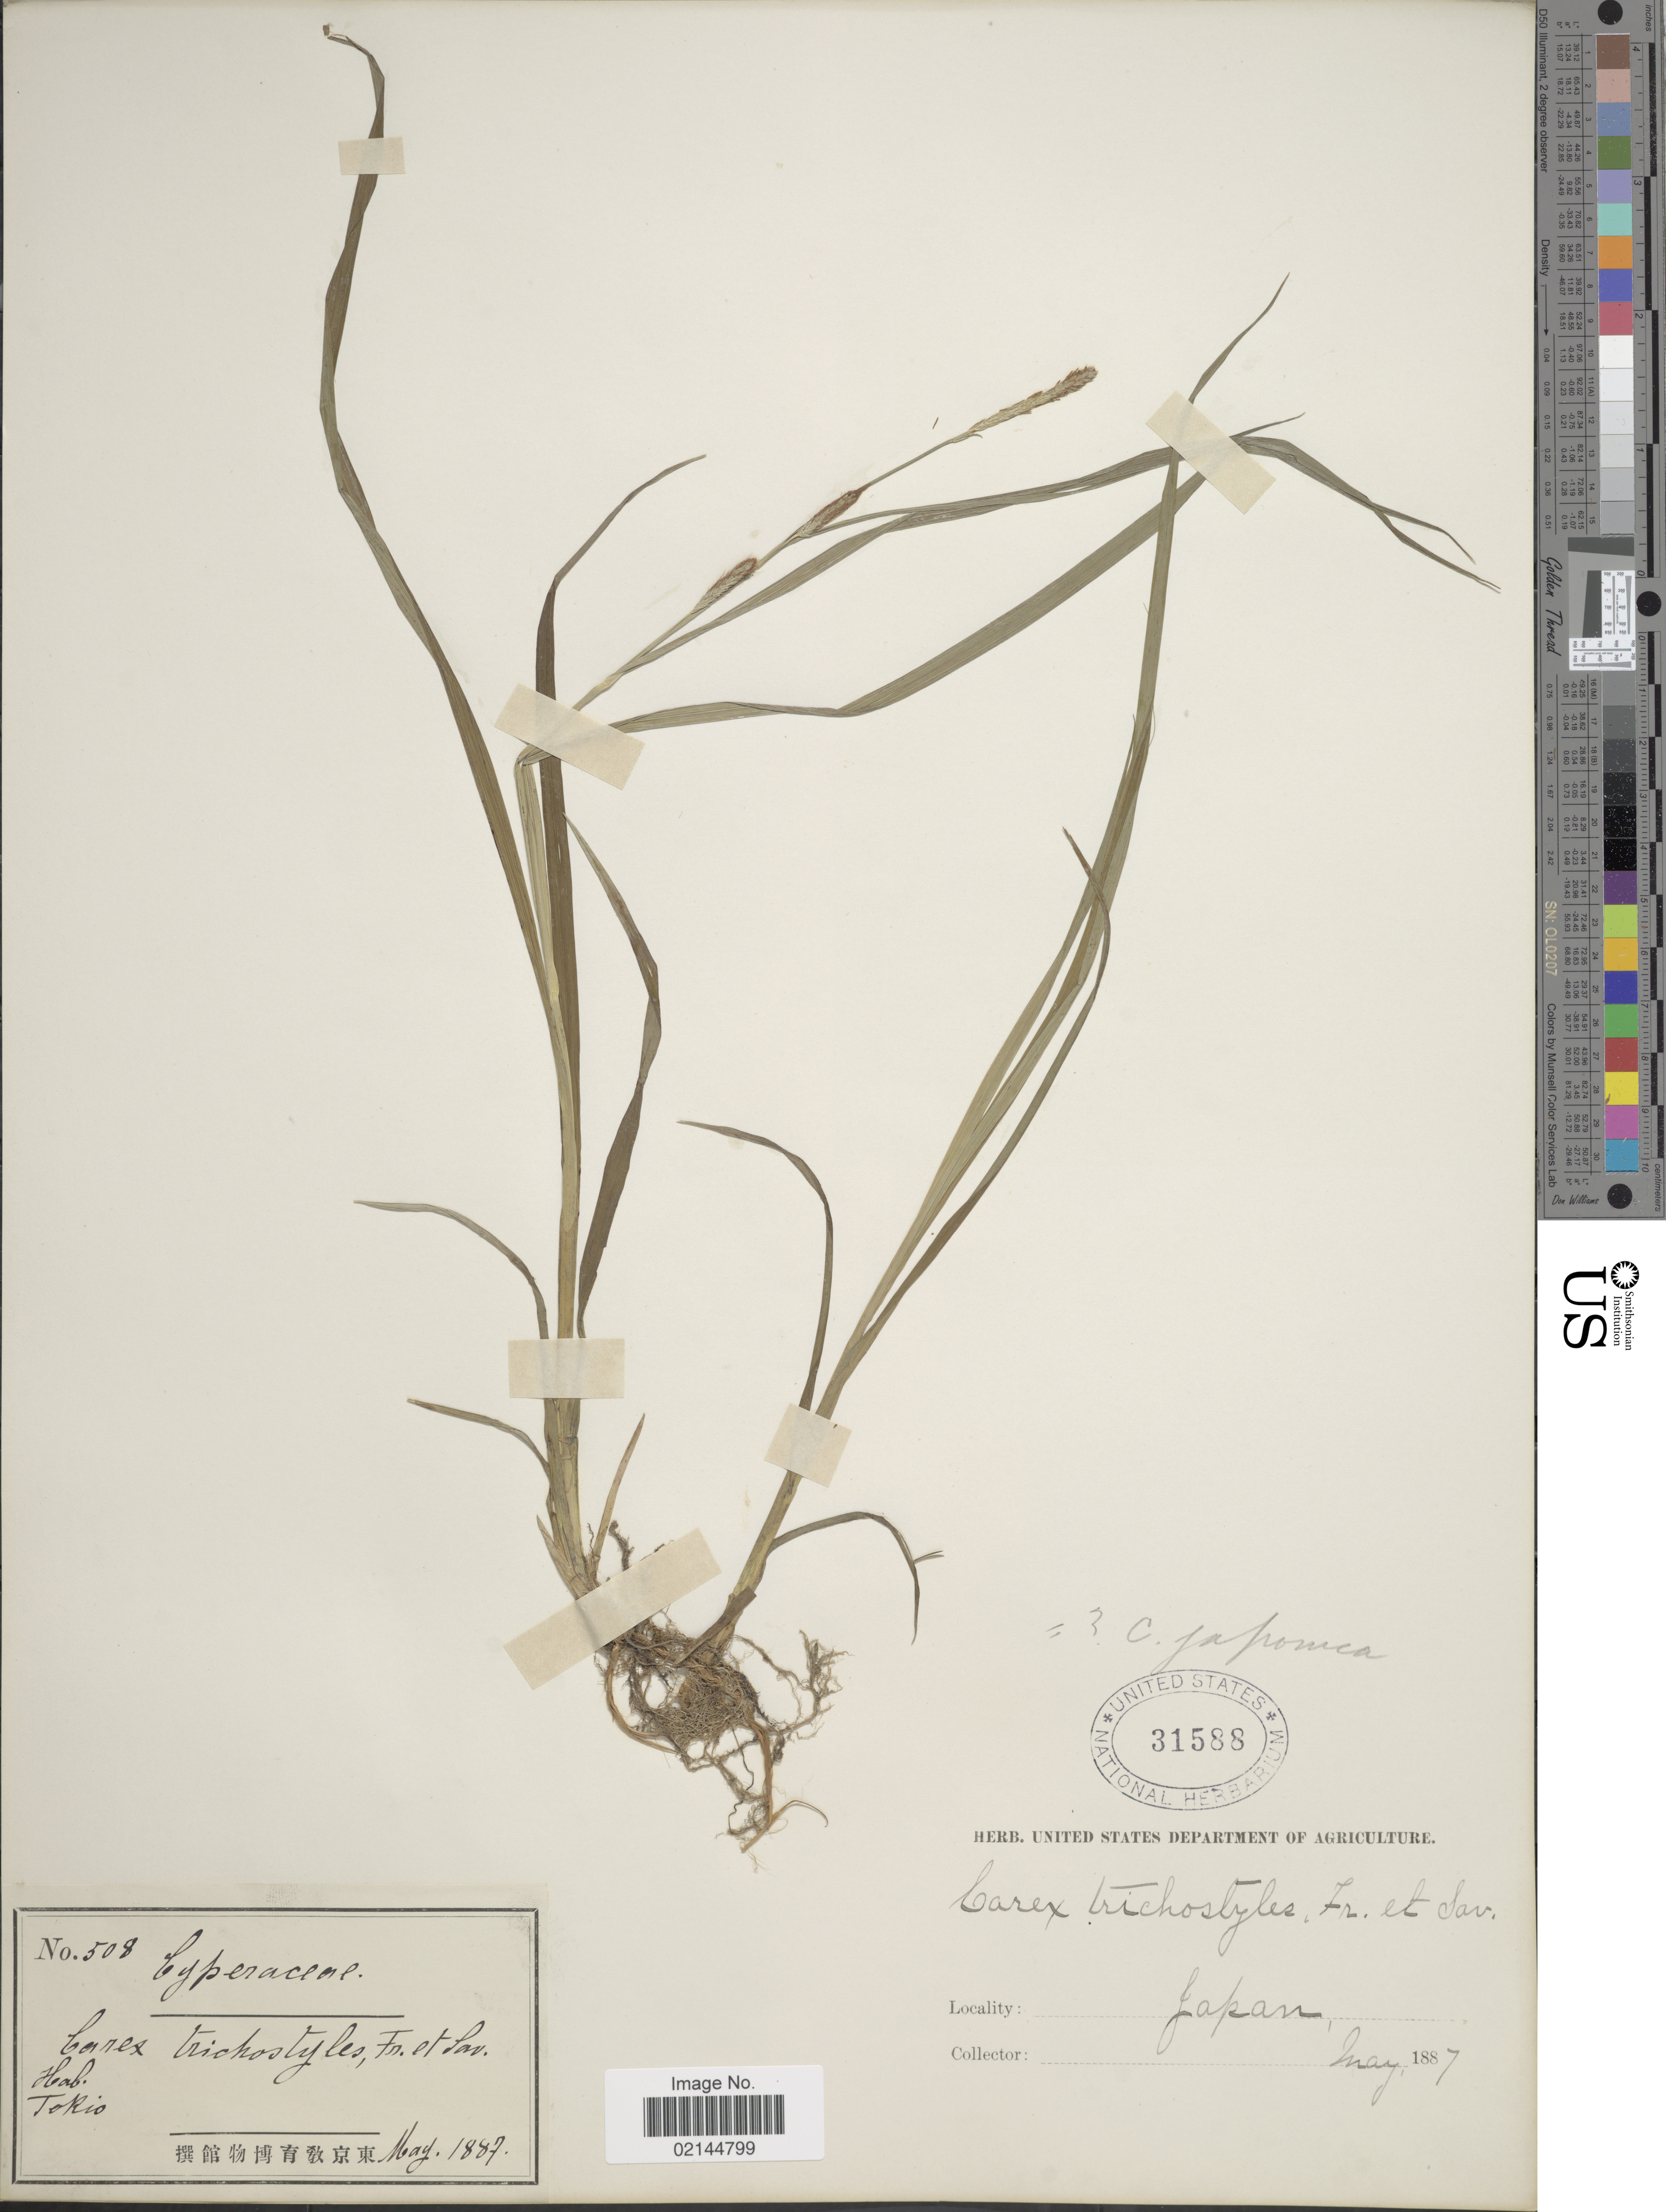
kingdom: Plantae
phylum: Tracheophyta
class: Liliopsida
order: Poales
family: Cyperaceae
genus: Carex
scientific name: Carex japonica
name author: Thunb.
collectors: ex herb. U. S. Department of Agriculture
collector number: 508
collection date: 1887-05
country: Japan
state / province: Tokyo, Federal City of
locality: Tokio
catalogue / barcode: US 31588